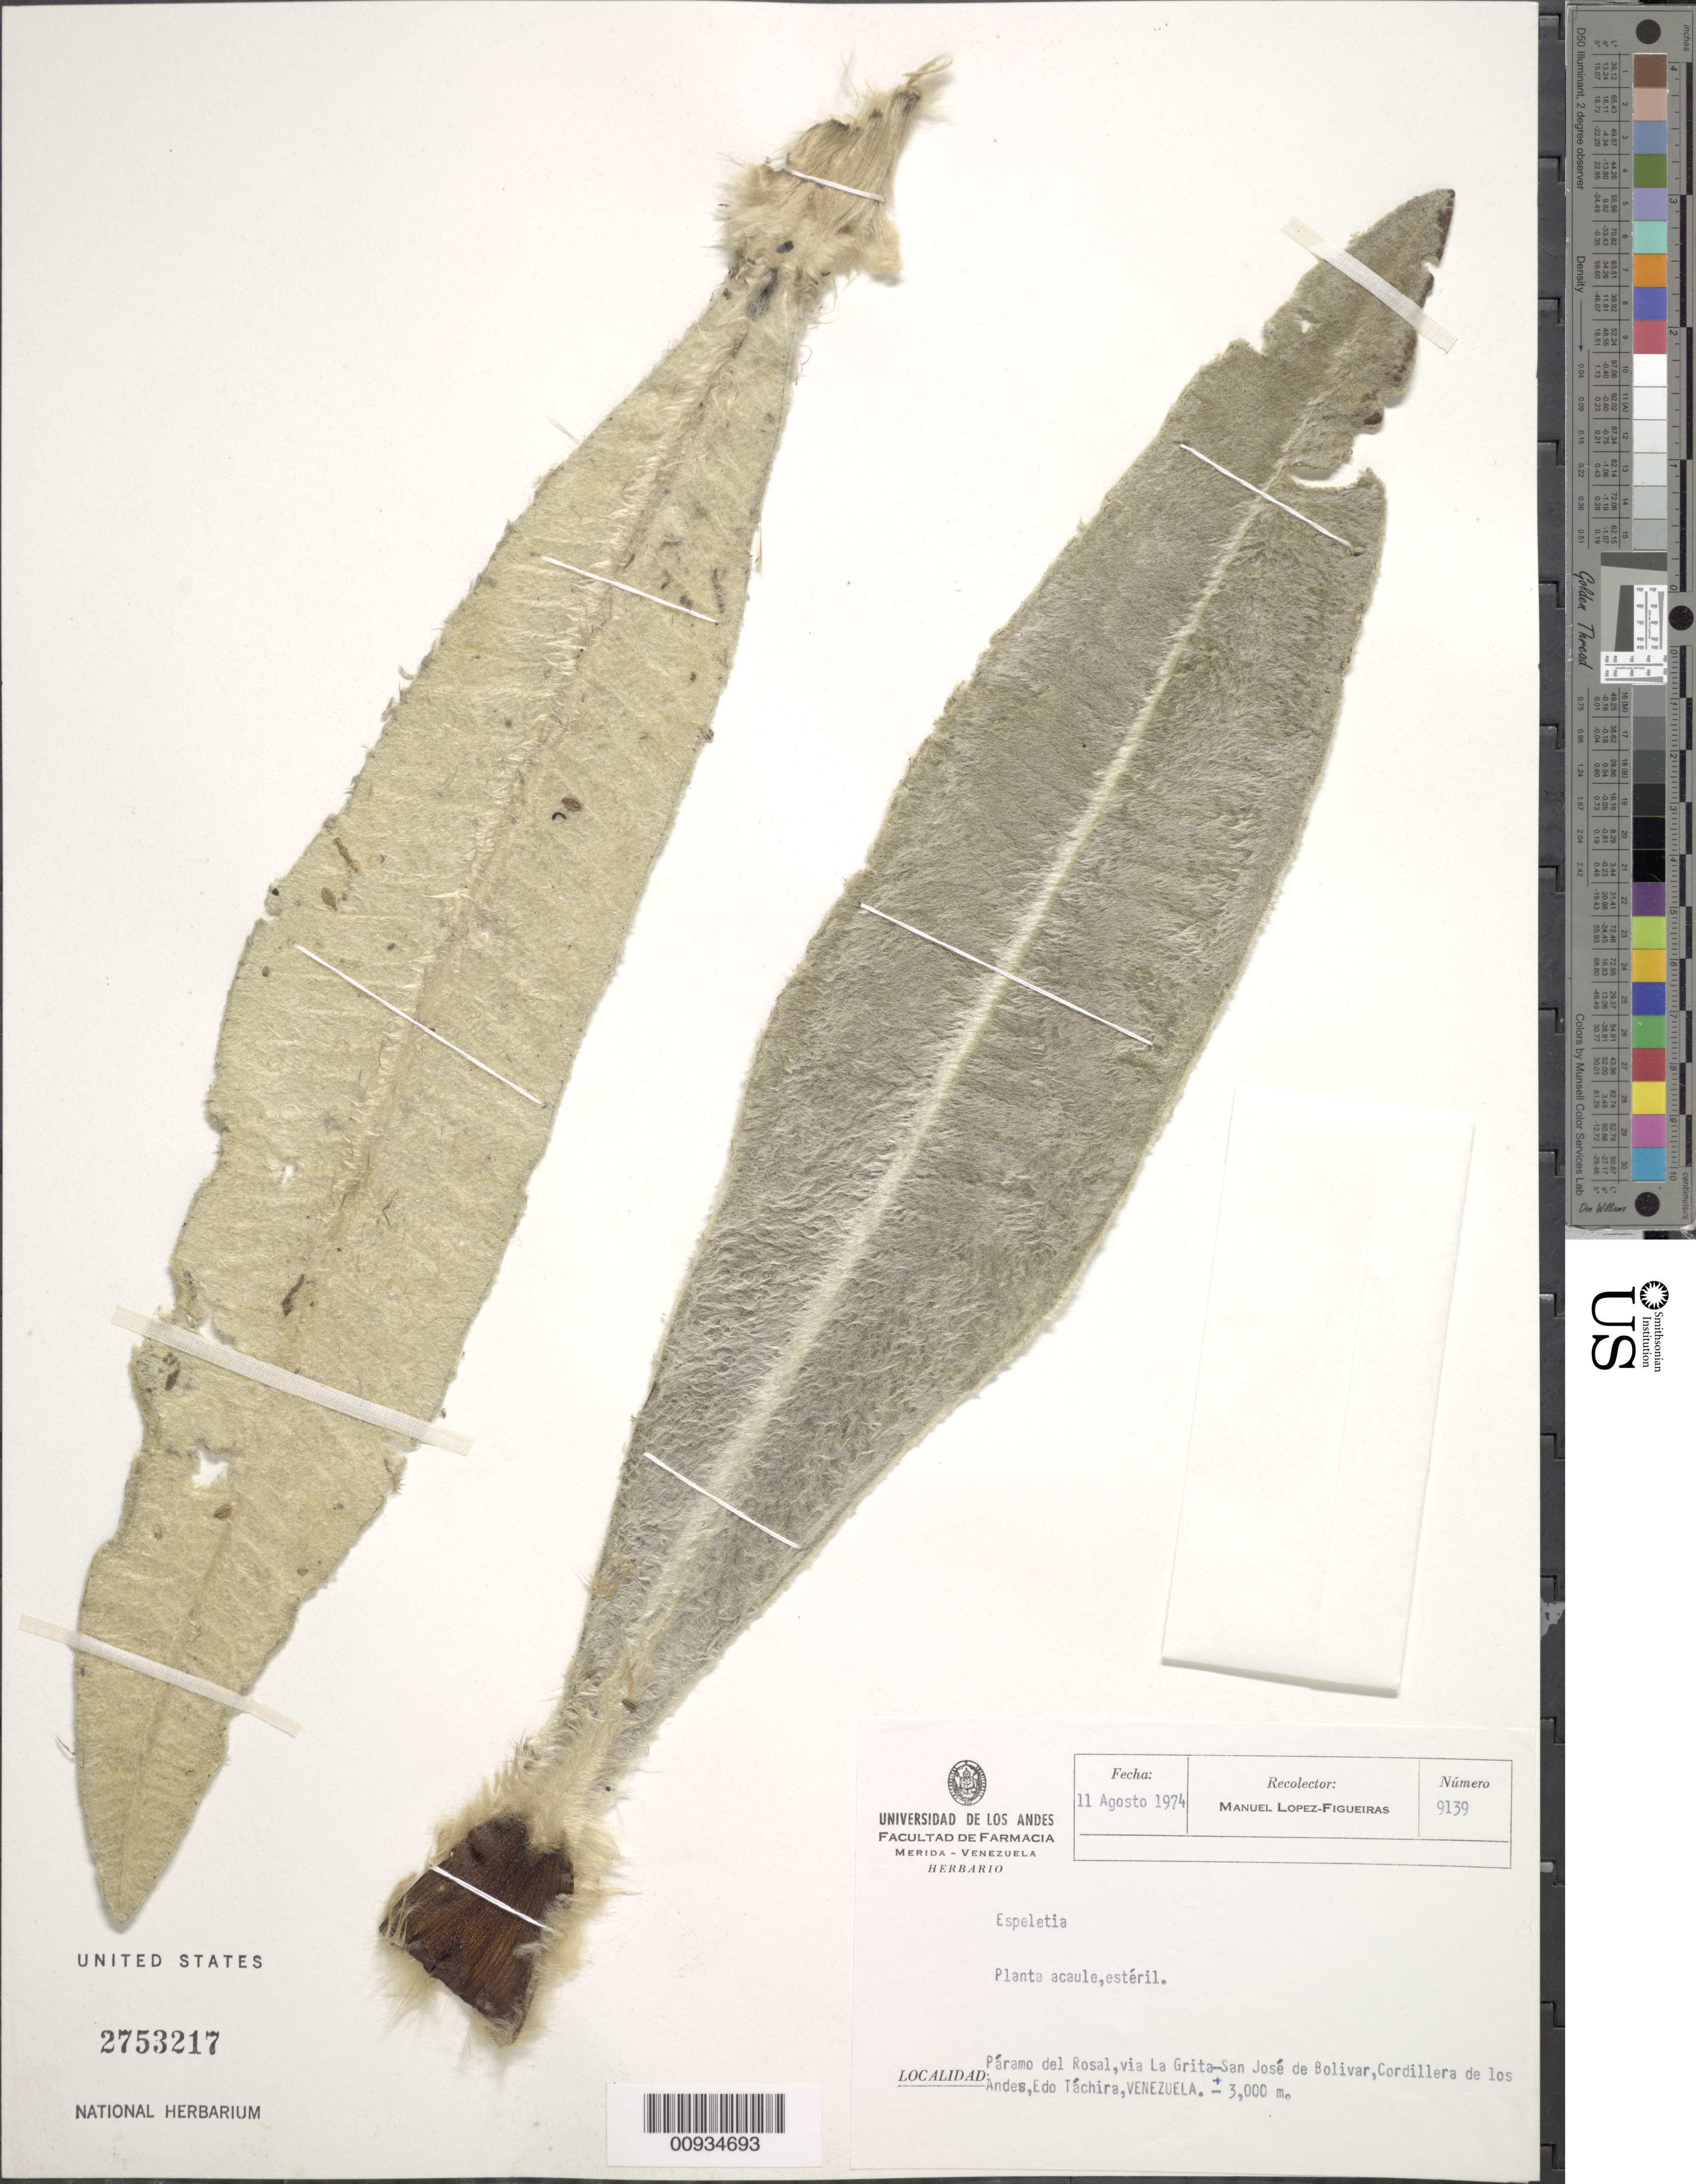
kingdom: Plantae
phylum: Tracheophyta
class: Magnoliopsida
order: Asterales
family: Asteraceae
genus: Espeletiopsis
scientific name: Espeletiopsis meridensis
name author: (Cuatrec.) Cuatrec.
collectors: M. López Figueiras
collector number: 9139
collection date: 1974-08-11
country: Venezuela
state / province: Tachira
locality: Paramo del Rosal, via La Gria-San Jose de Bolivar, Cordillera de los Andes, Edo Tachira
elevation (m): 3000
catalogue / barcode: US 2753217